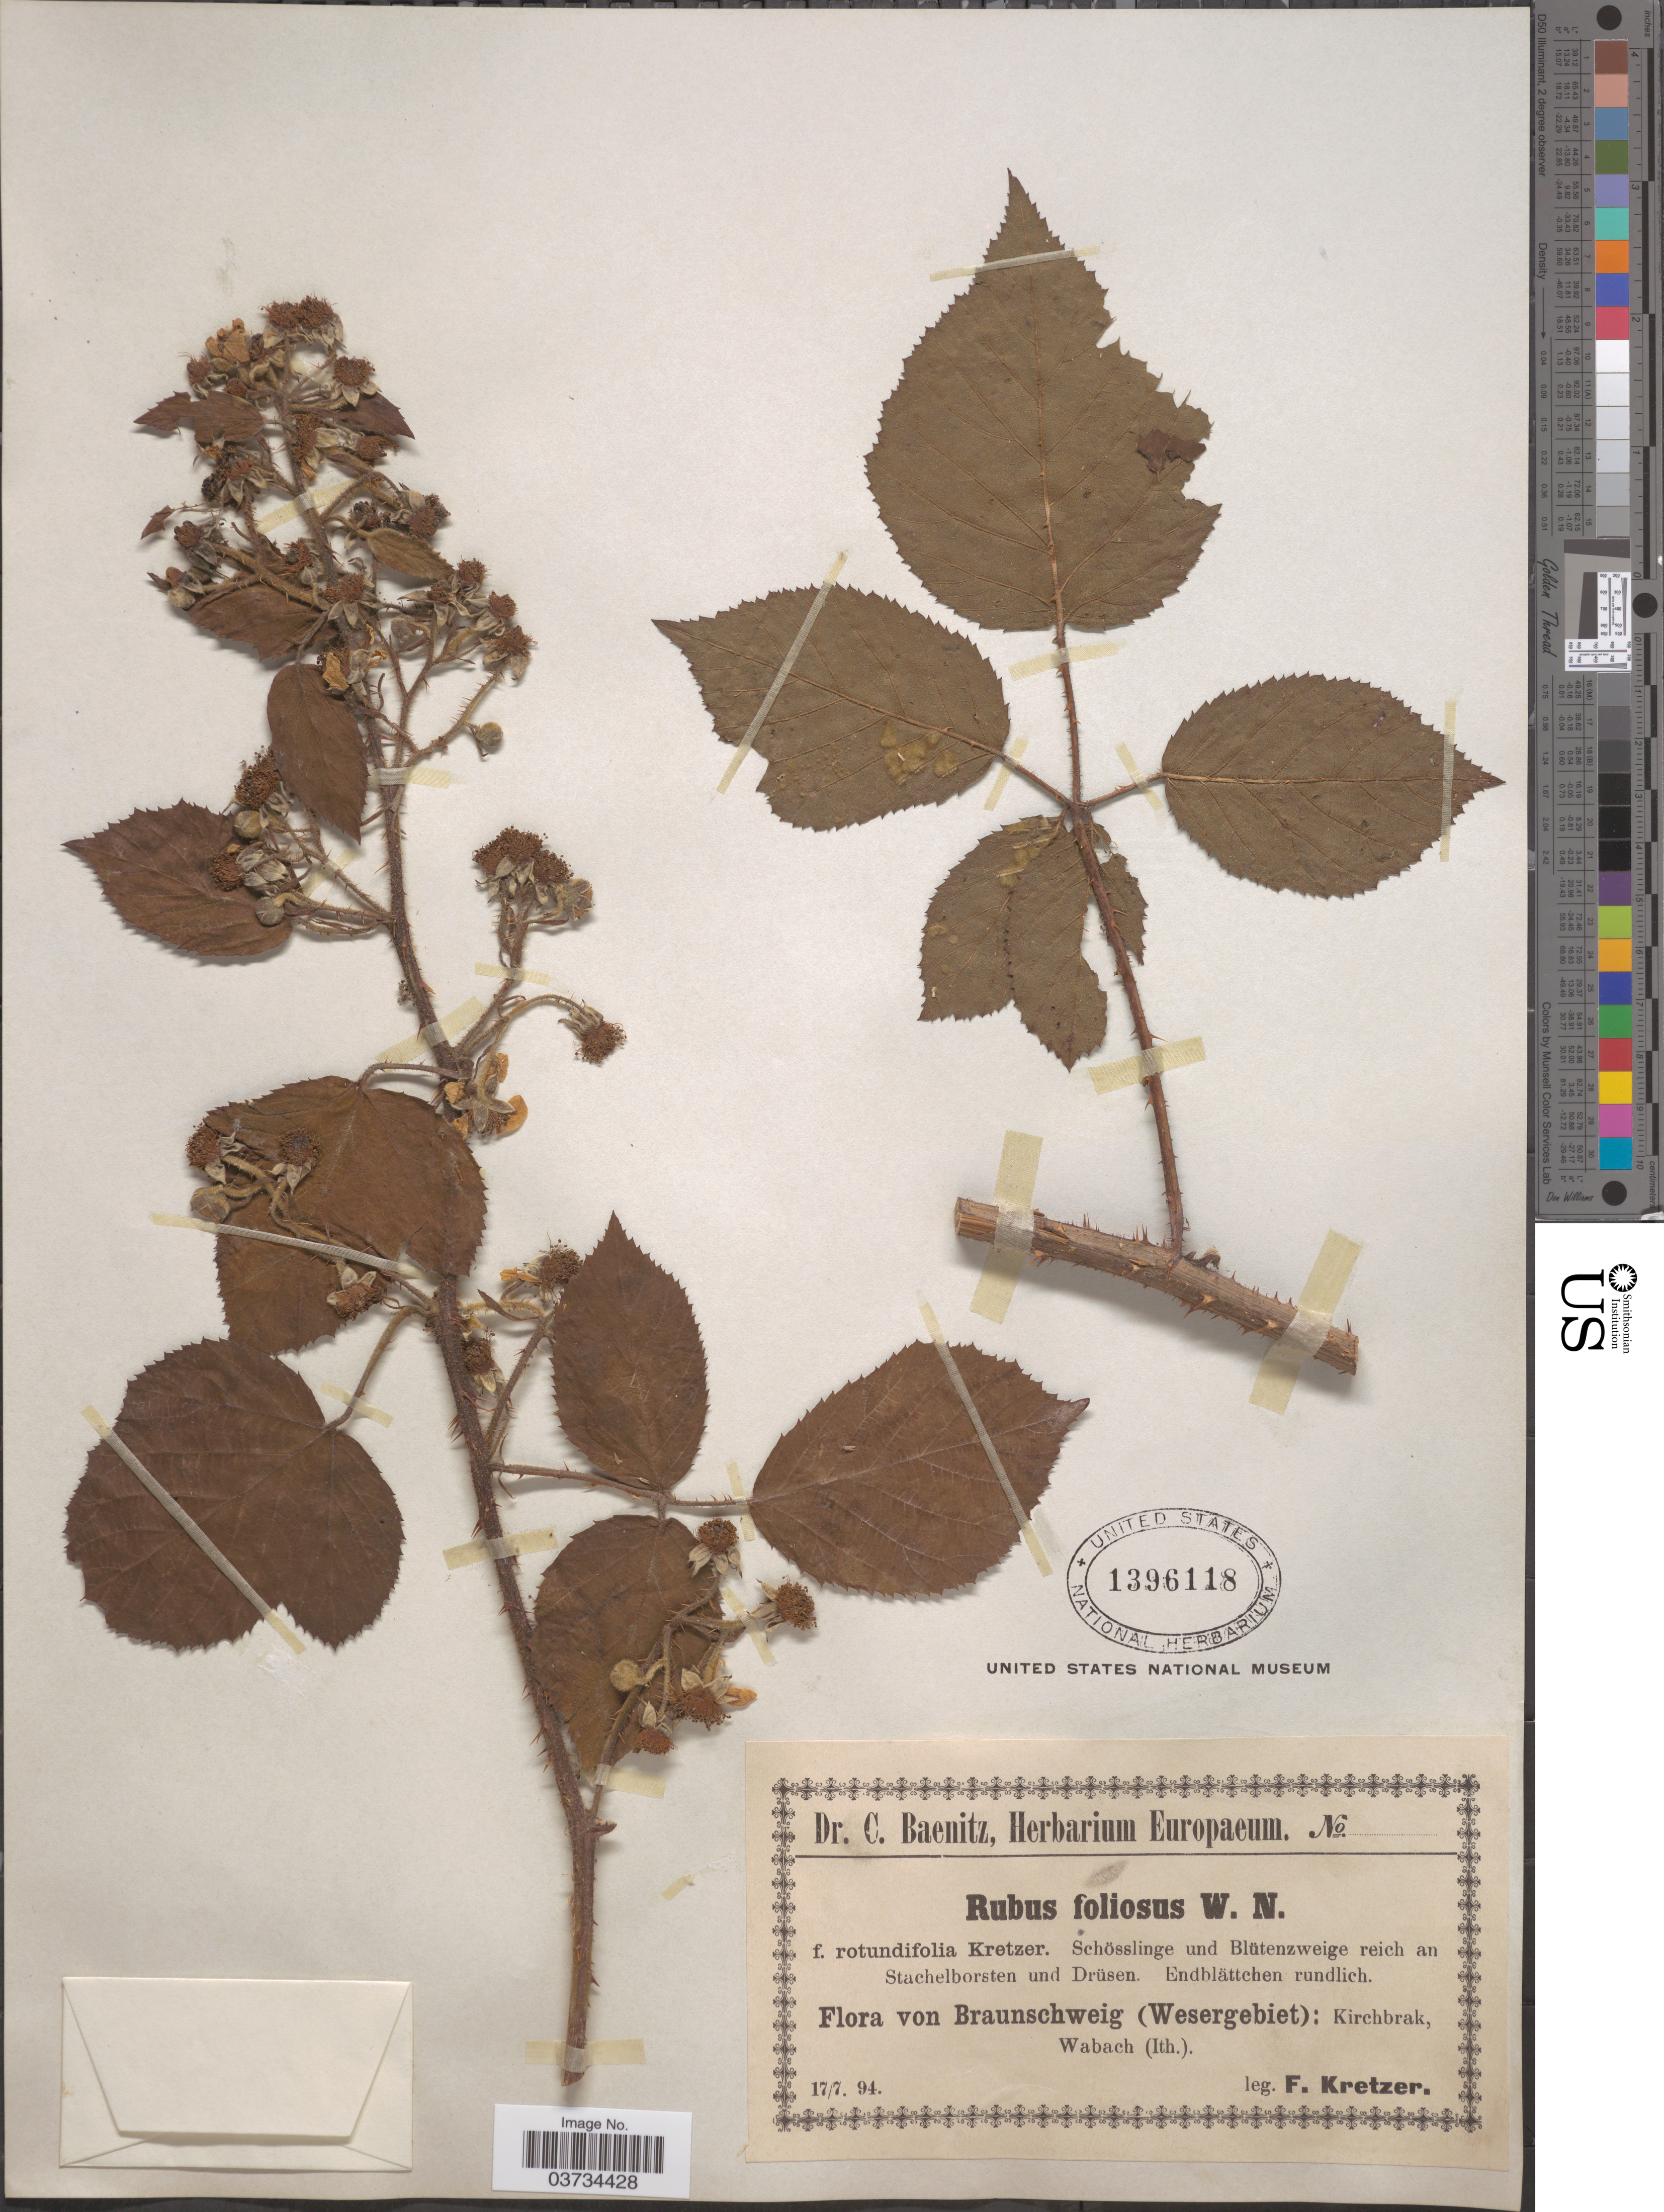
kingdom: Plantae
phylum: Tracheophyta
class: Magnoliopsida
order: Rosales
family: Rosaceae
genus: Rubus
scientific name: Rubus foliosus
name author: Weihe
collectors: F. Kretzer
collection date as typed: Transcribed d/m/y: 17/7/94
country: Germany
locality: Braunschweig (Wesergebiet): Kirchbrak, Wabach (Ith.).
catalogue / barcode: US 1396118